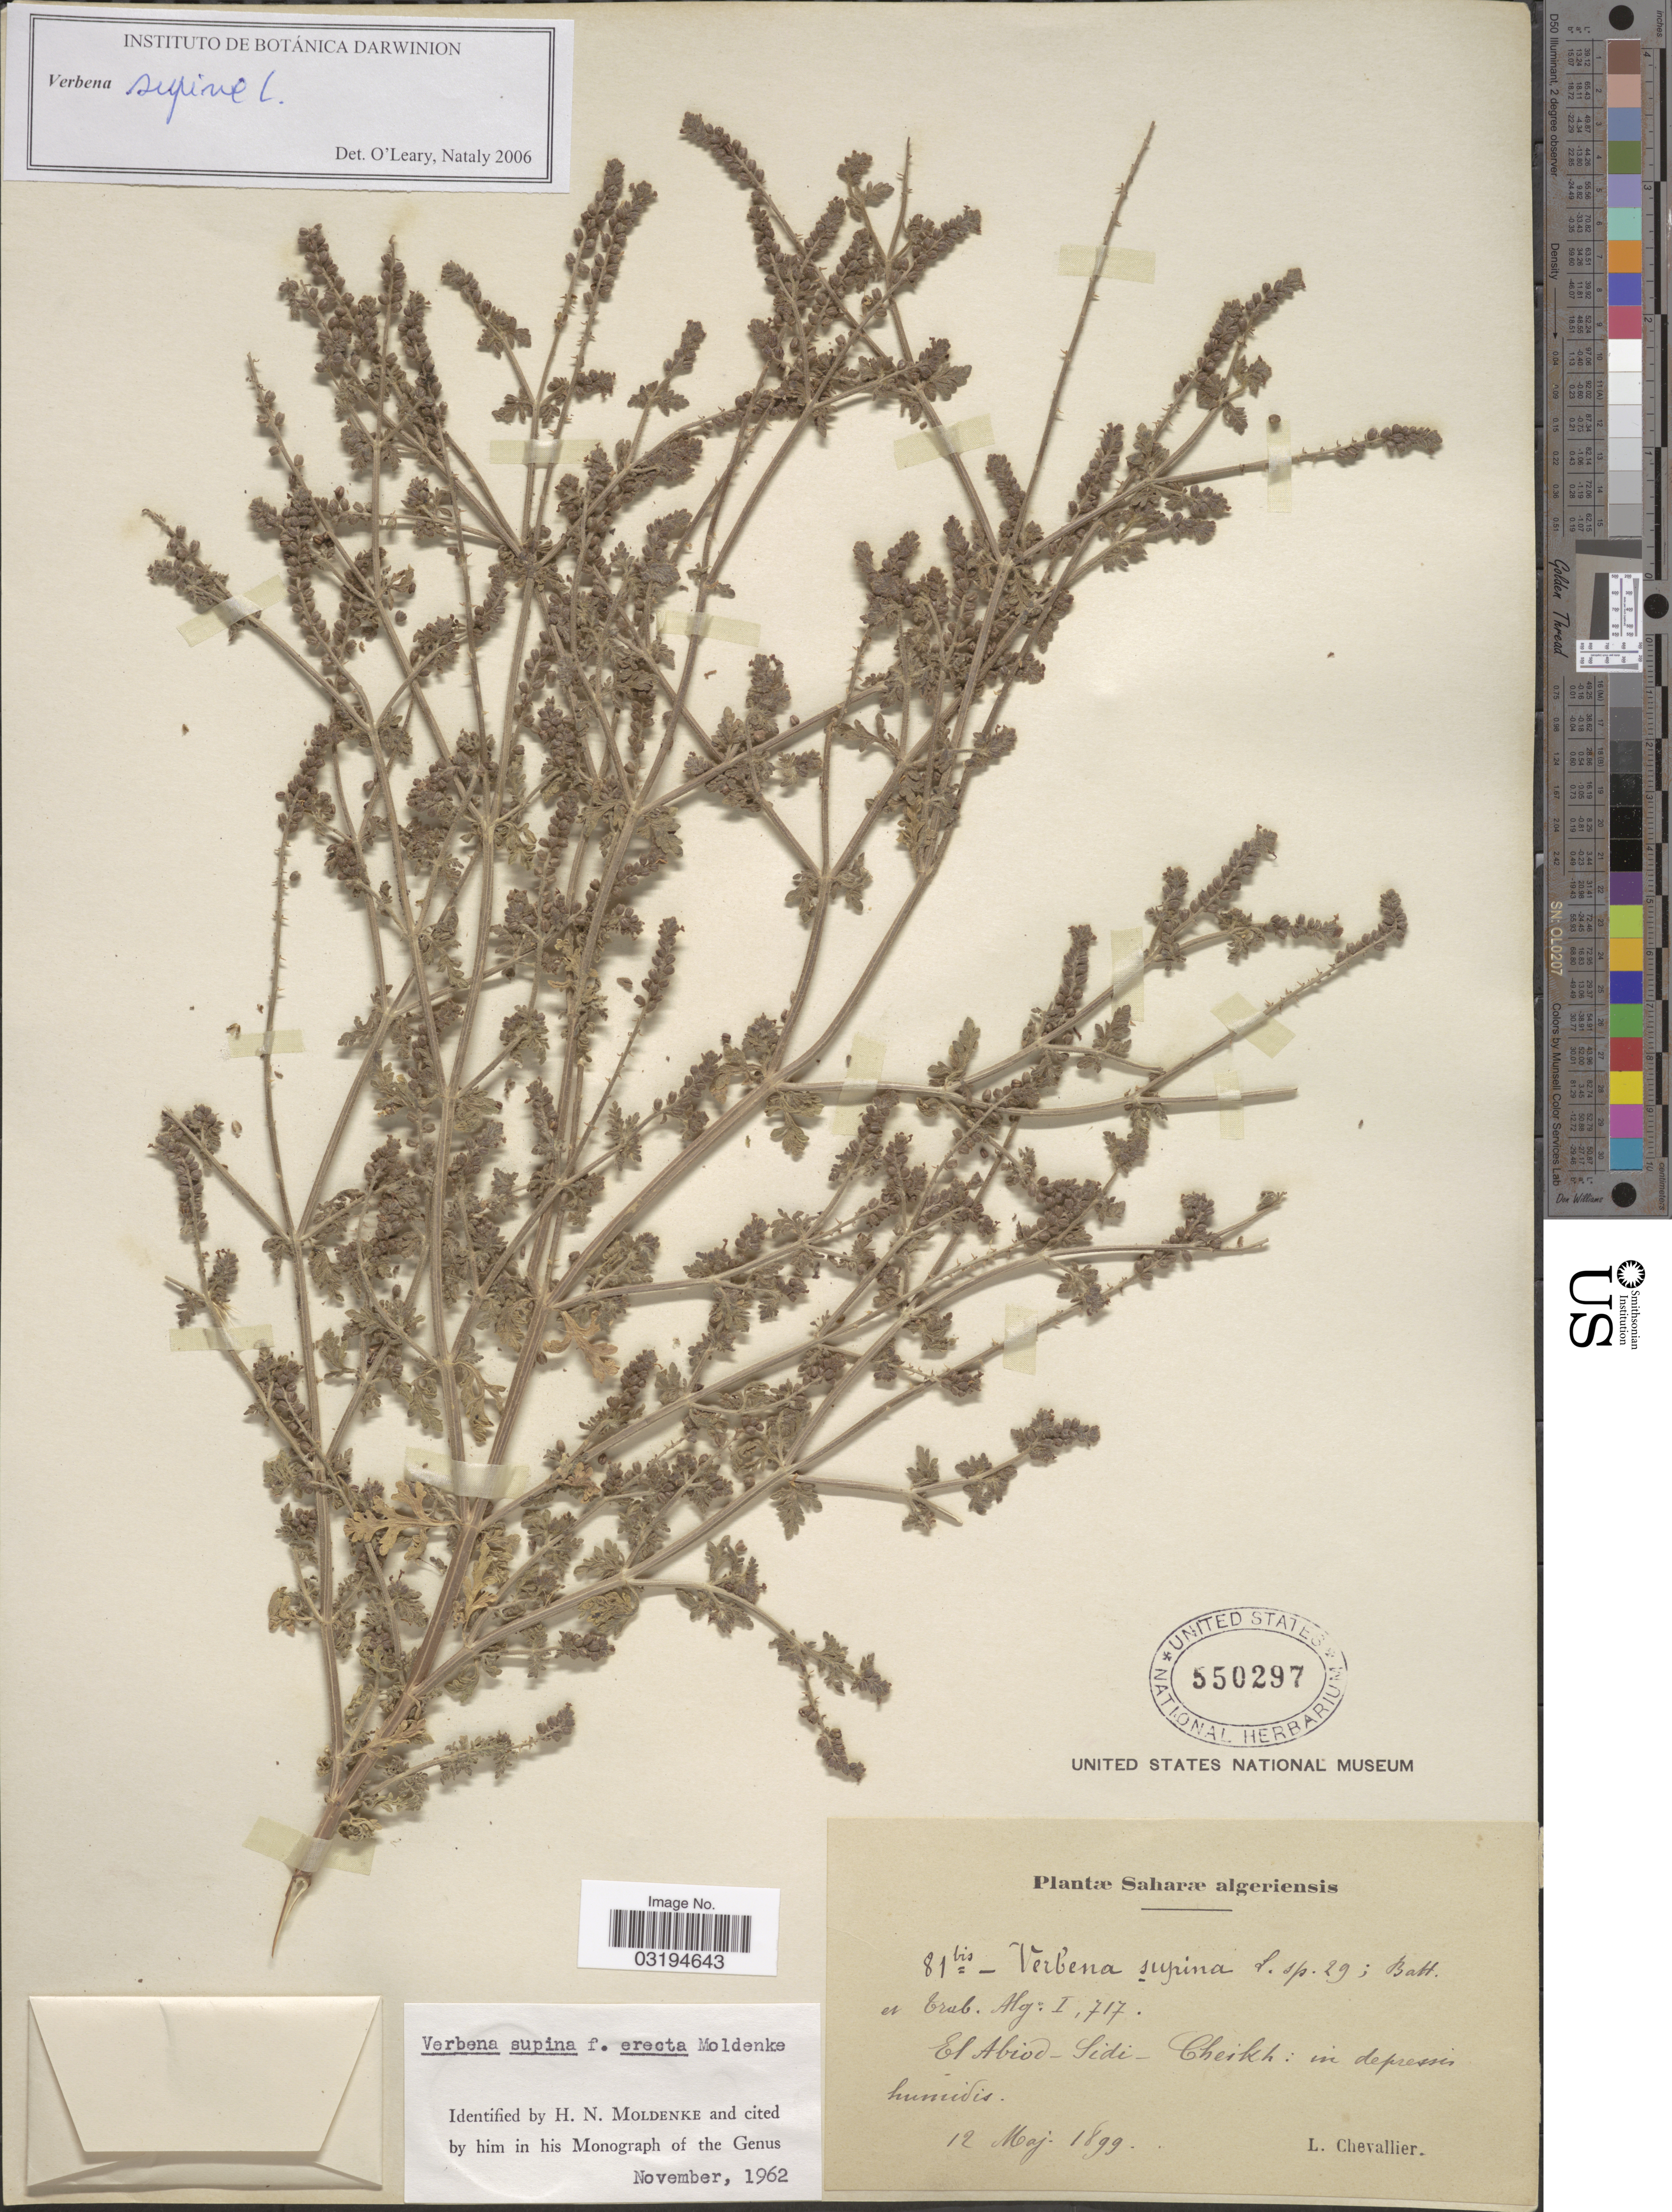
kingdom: Plantae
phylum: Tracheophyta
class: Magnoliopsida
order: Lamiales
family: Verbenaceae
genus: Verbena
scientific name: Verbena supina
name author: L.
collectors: L. Chevallier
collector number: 81bis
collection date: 1899-05-12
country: Algeria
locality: Saharæ algeriensis. El Abiod - Sidi - Cheikh: in depressis humidis.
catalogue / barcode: US 550297